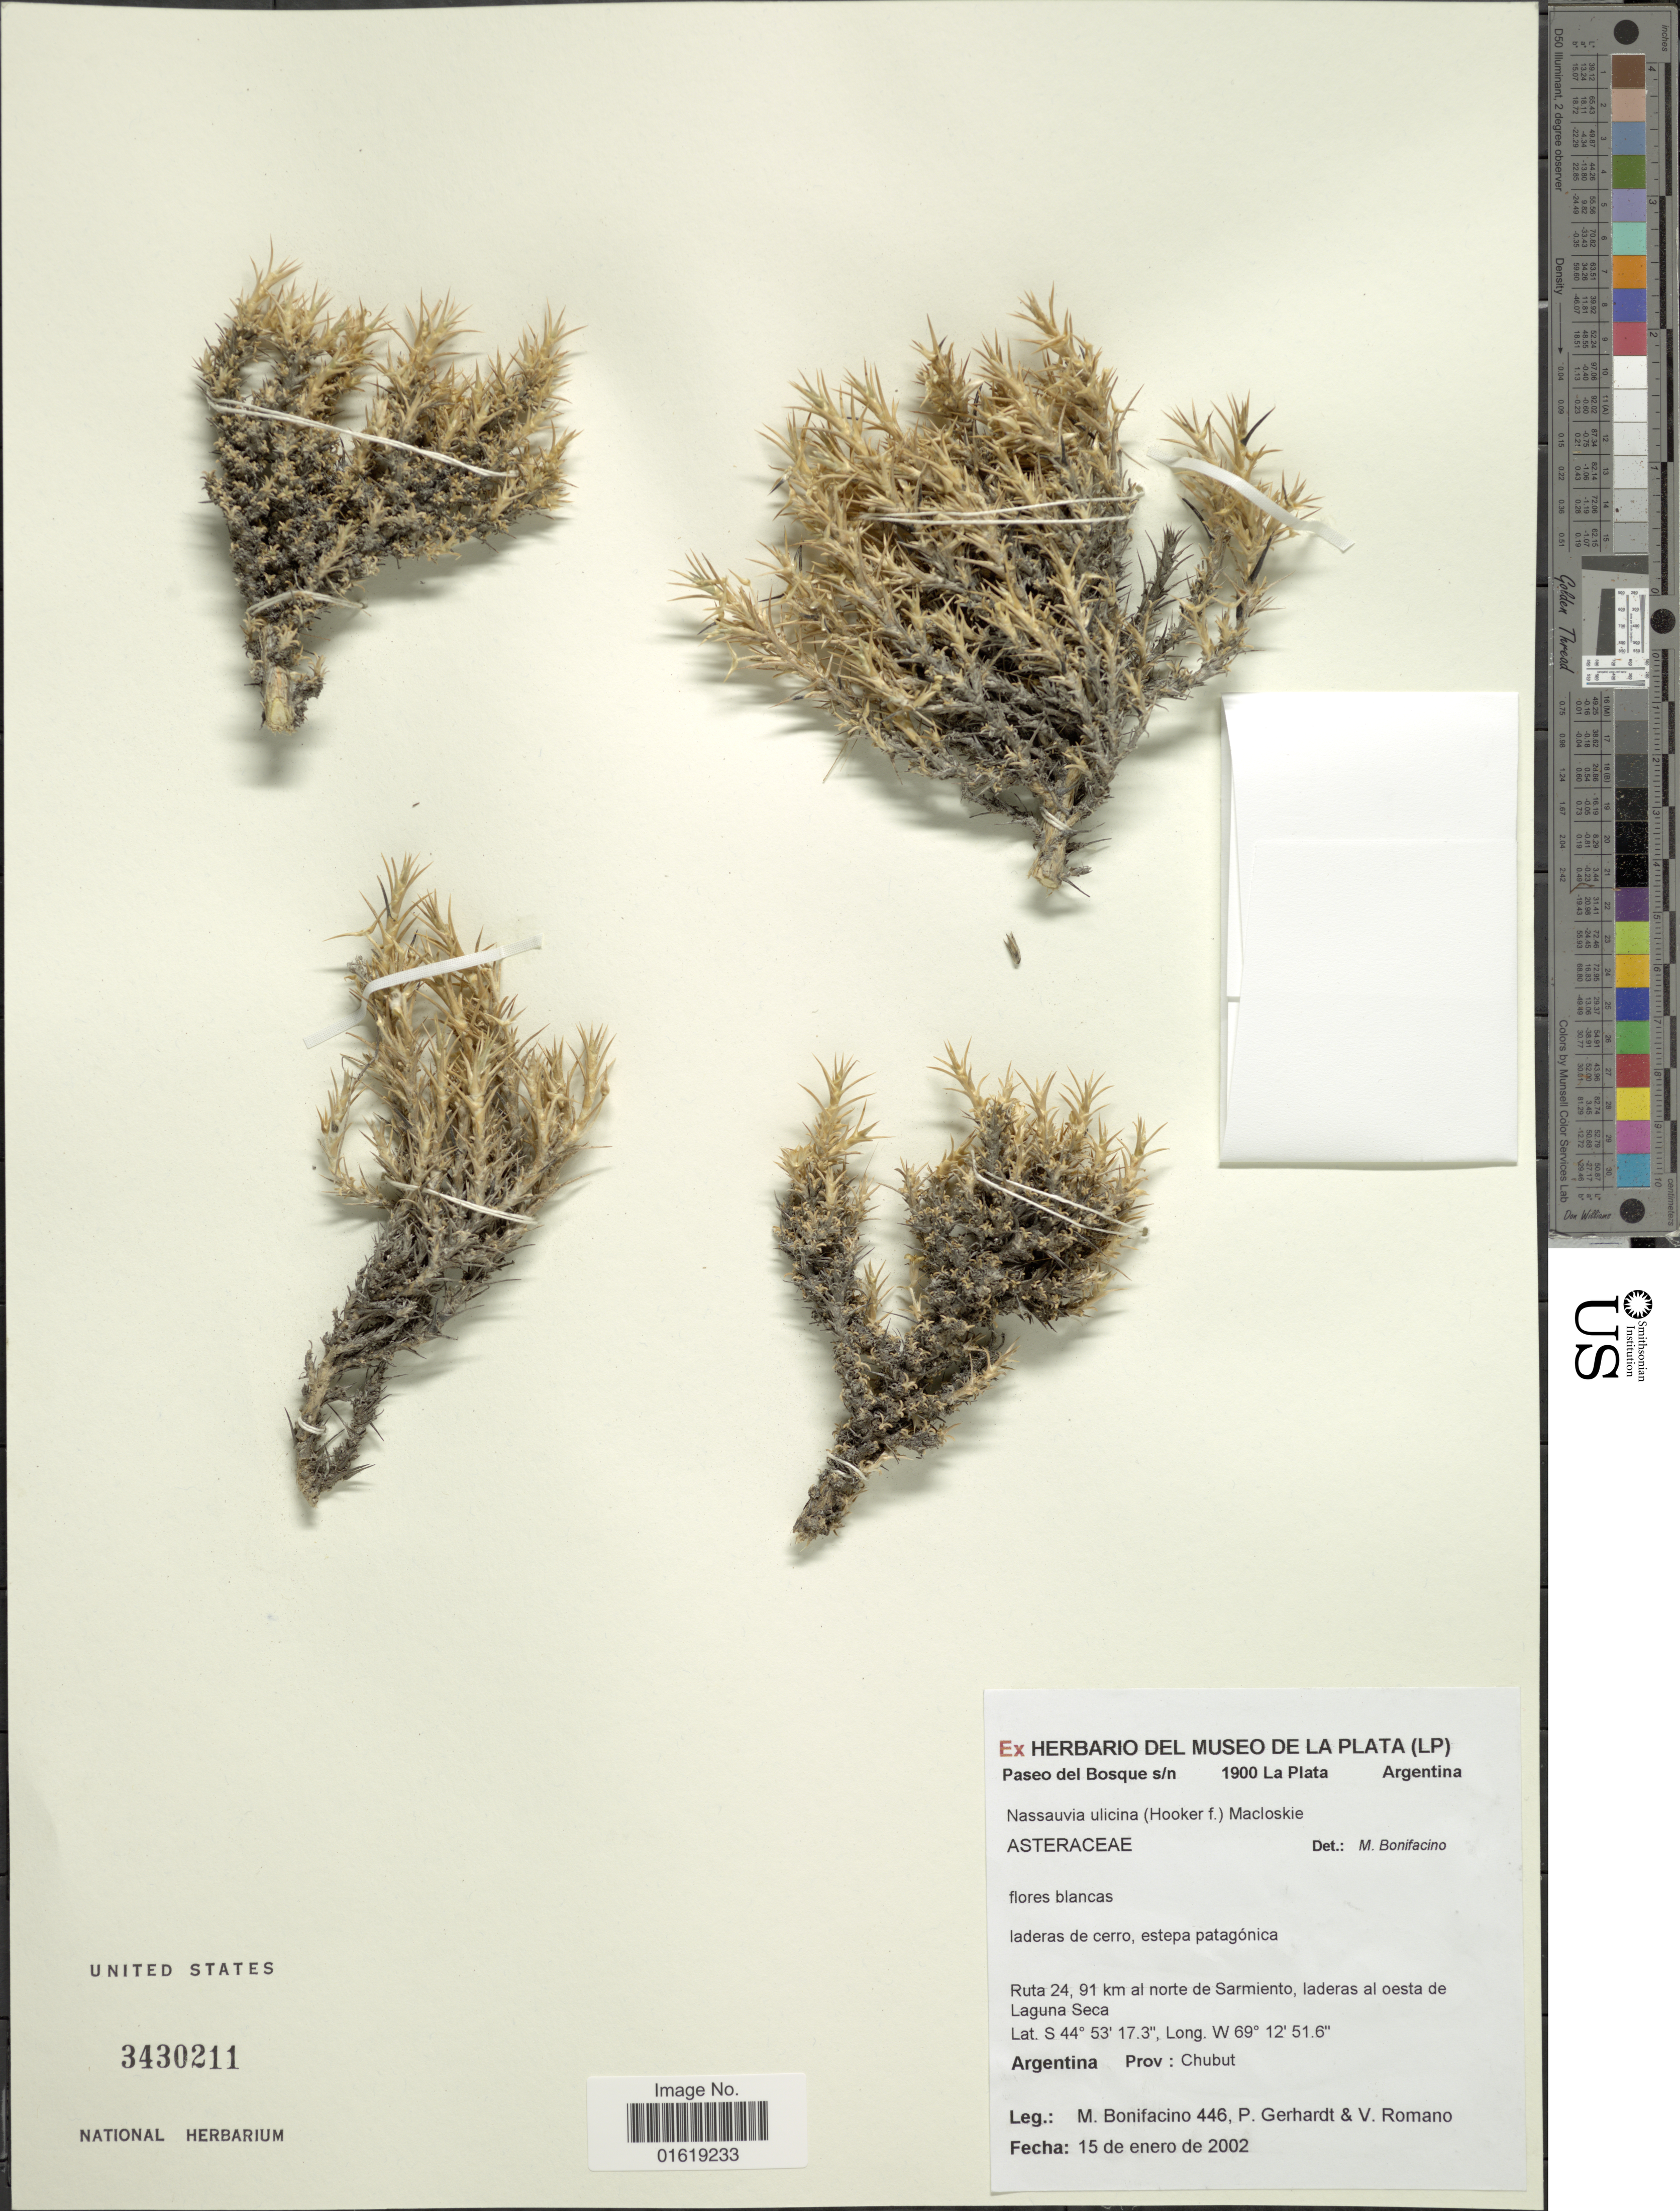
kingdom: Plantae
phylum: Tracheophyta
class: Magnoliopsida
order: Asterales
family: Asteraceae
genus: Nassauvia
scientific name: Nassauvia ulicina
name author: (Hook. f.) Macloskie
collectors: M. Bonifacino, P. Gerhardt & V. Romano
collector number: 0446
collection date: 2002-01-15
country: Argentina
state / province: Chubut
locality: Ruta 24, 91 km al norte de Sarmiento, laderas al oeste de Laguna Seca.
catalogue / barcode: US 3430211